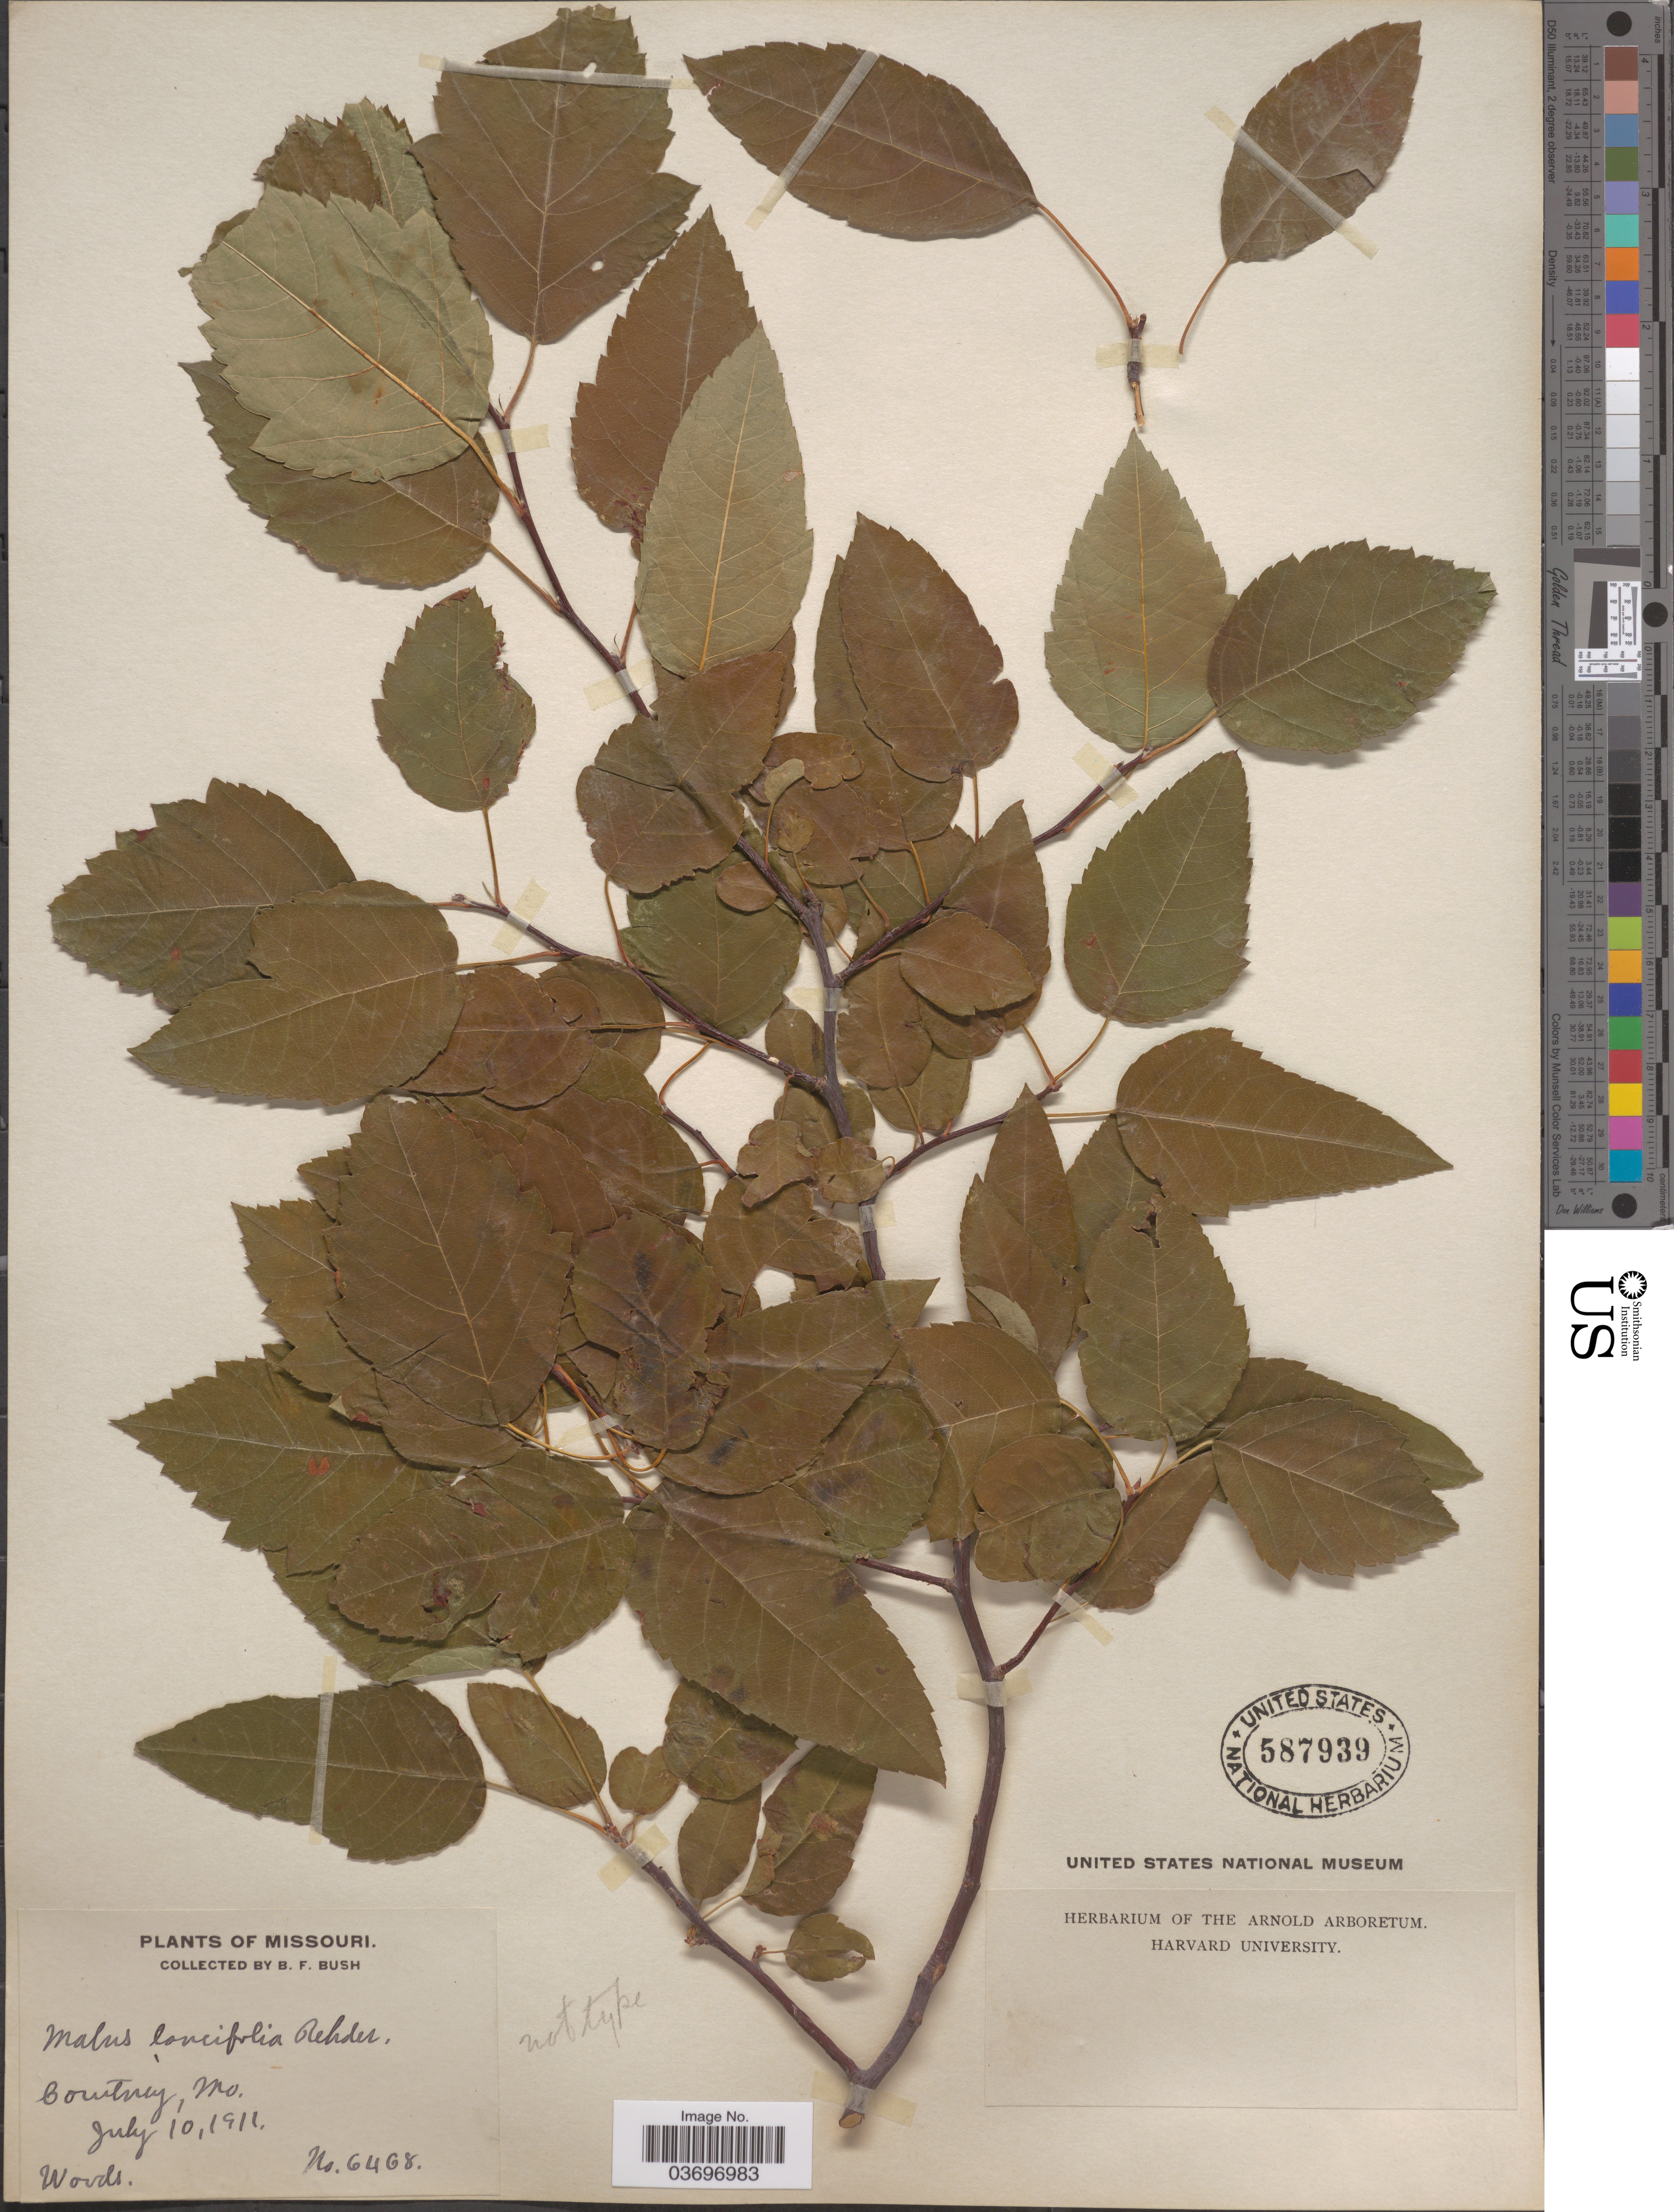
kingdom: Plantae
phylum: Tracheophyta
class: Magnoliopsida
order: Rosales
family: Rosaceae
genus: Malus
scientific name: Malus lancifolia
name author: Rehder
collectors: B. F. Bush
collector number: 6468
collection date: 1911-07-10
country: United States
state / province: Missouri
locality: Courtney.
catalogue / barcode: US 587939